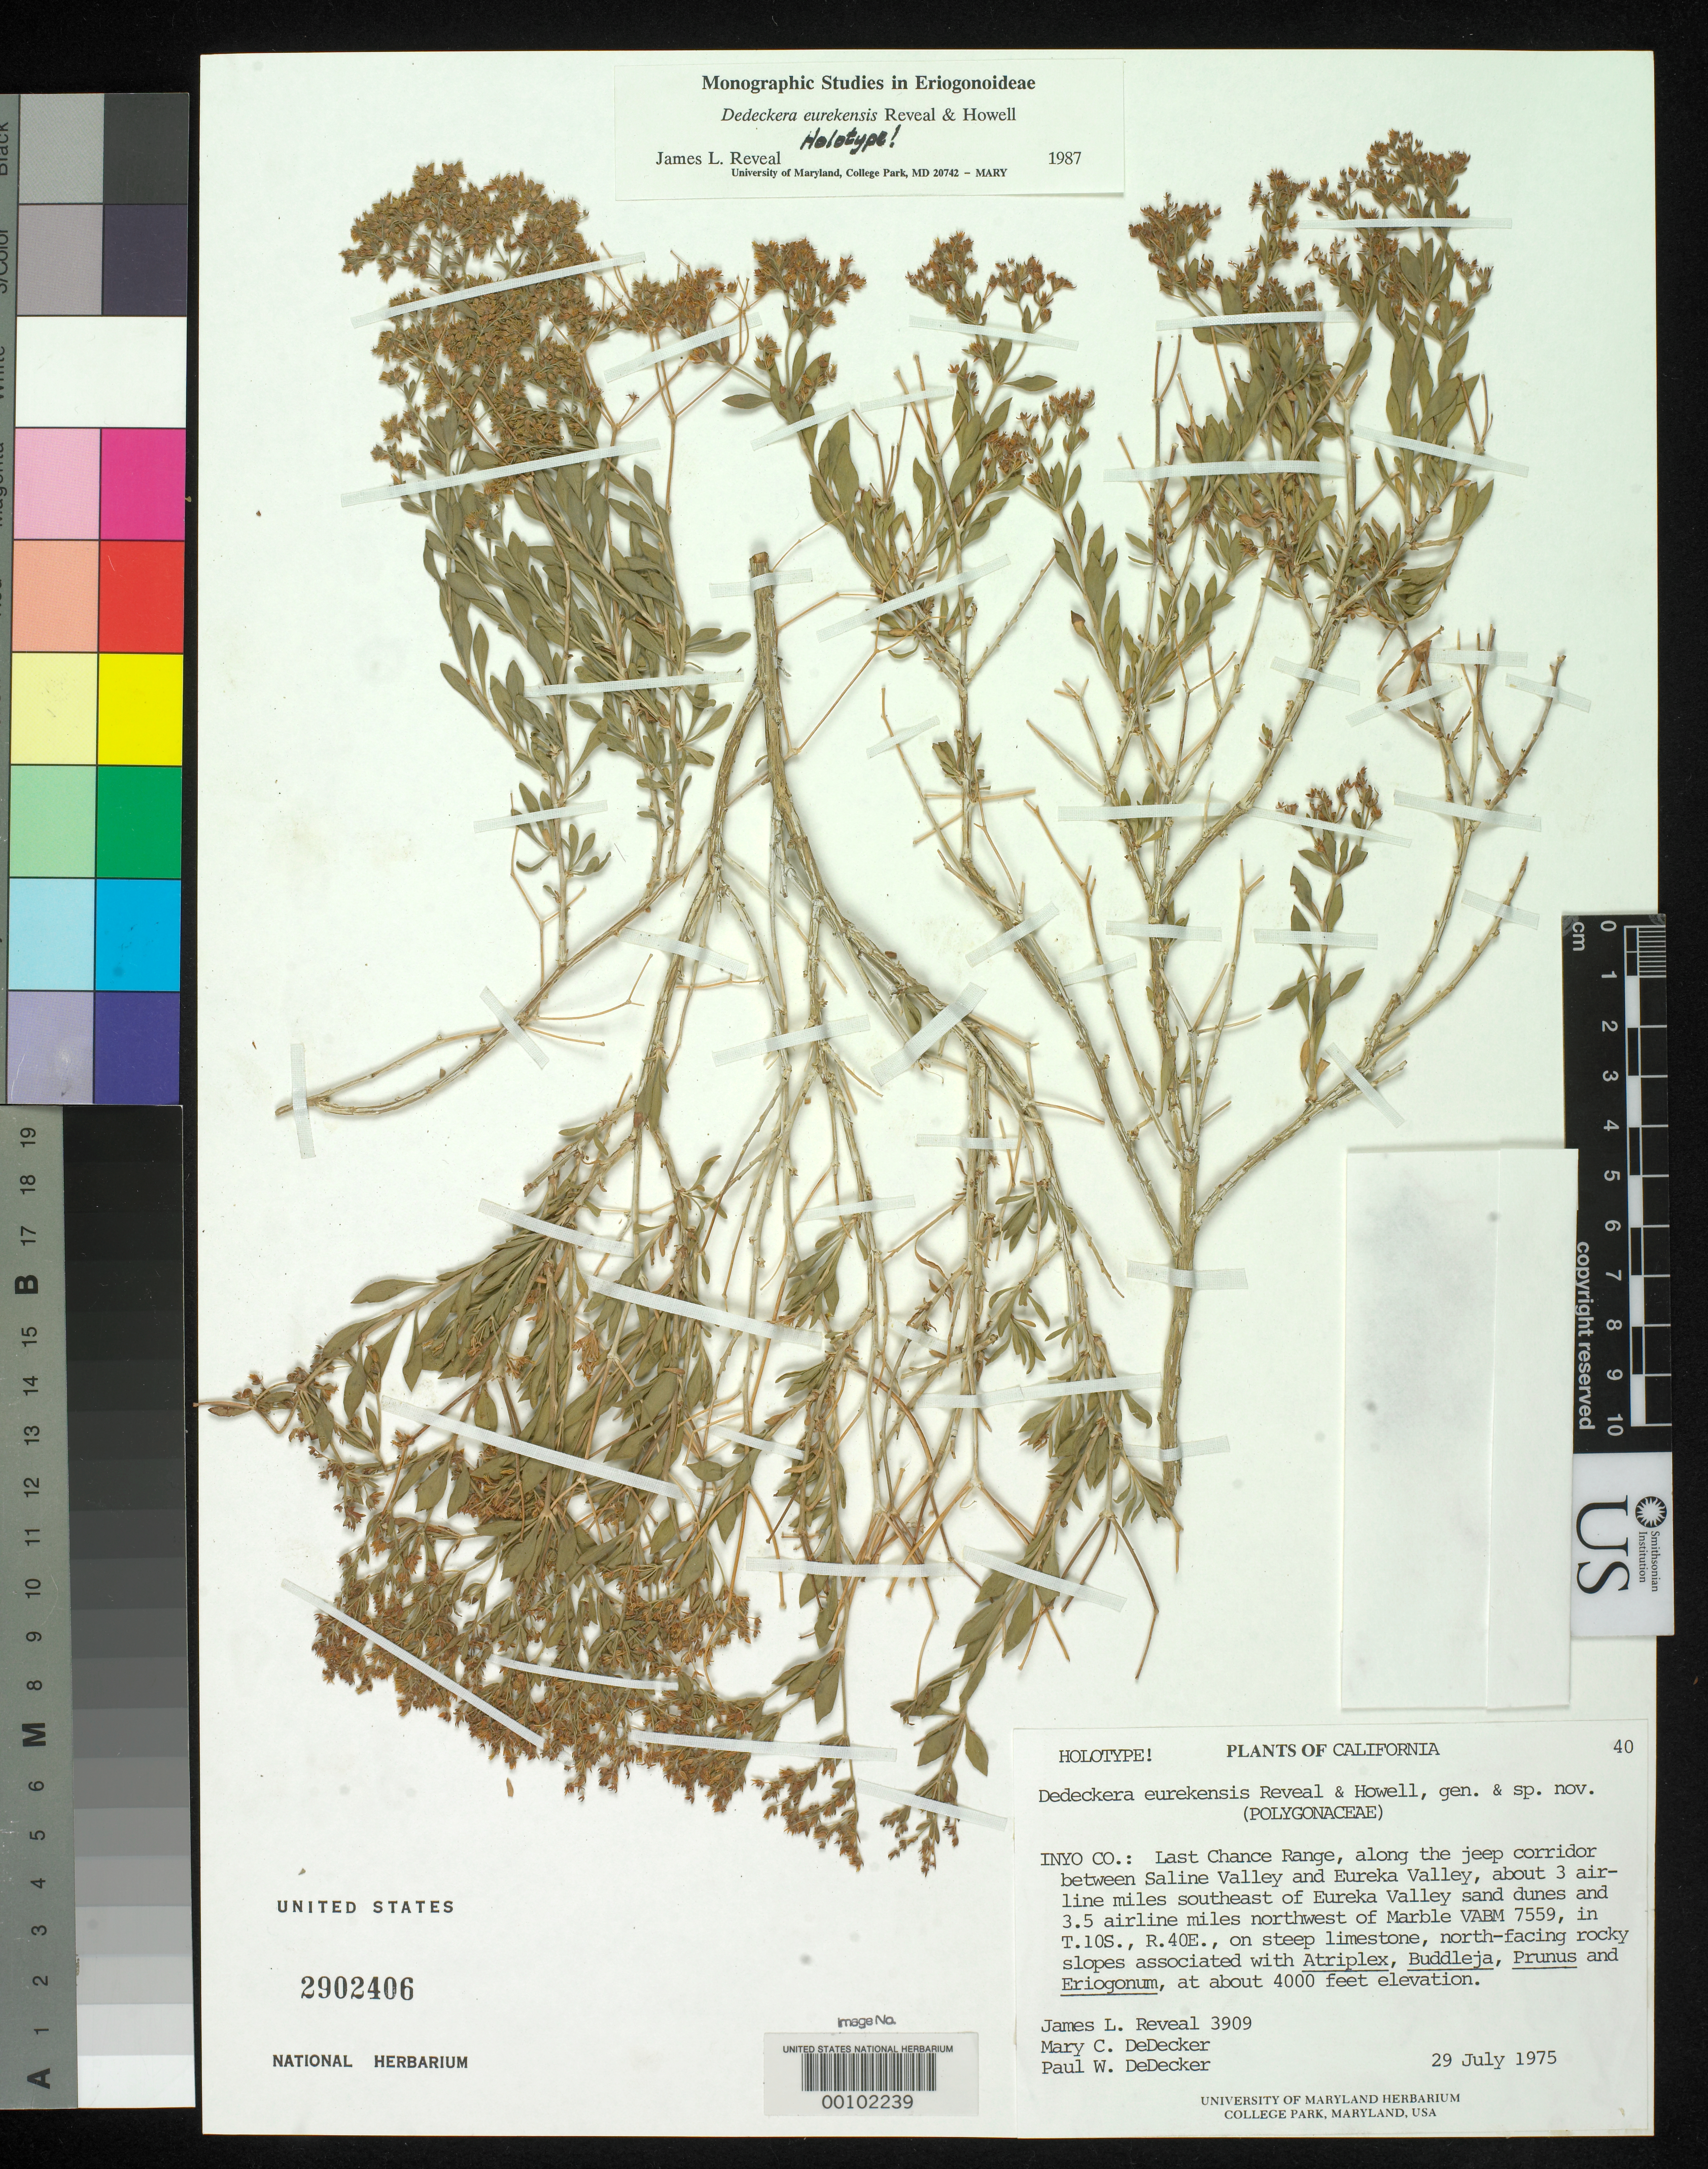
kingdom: Plantae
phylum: Tracheophyta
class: Magnoliopsida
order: Caryophyllales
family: Polygonaceae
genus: Dedeckera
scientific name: Dedeckera eurekensis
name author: Reveal & J.T. Howell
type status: Holotype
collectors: J. L. Reveal, M. Dedecker & P. Dedecker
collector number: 3909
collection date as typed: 29 Jul 1975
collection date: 1975-07-29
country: United States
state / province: California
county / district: Inyo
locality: Last Chance Range, between Saline Valley and Eureka Valley.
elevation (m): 1219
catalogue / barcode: US 2902406